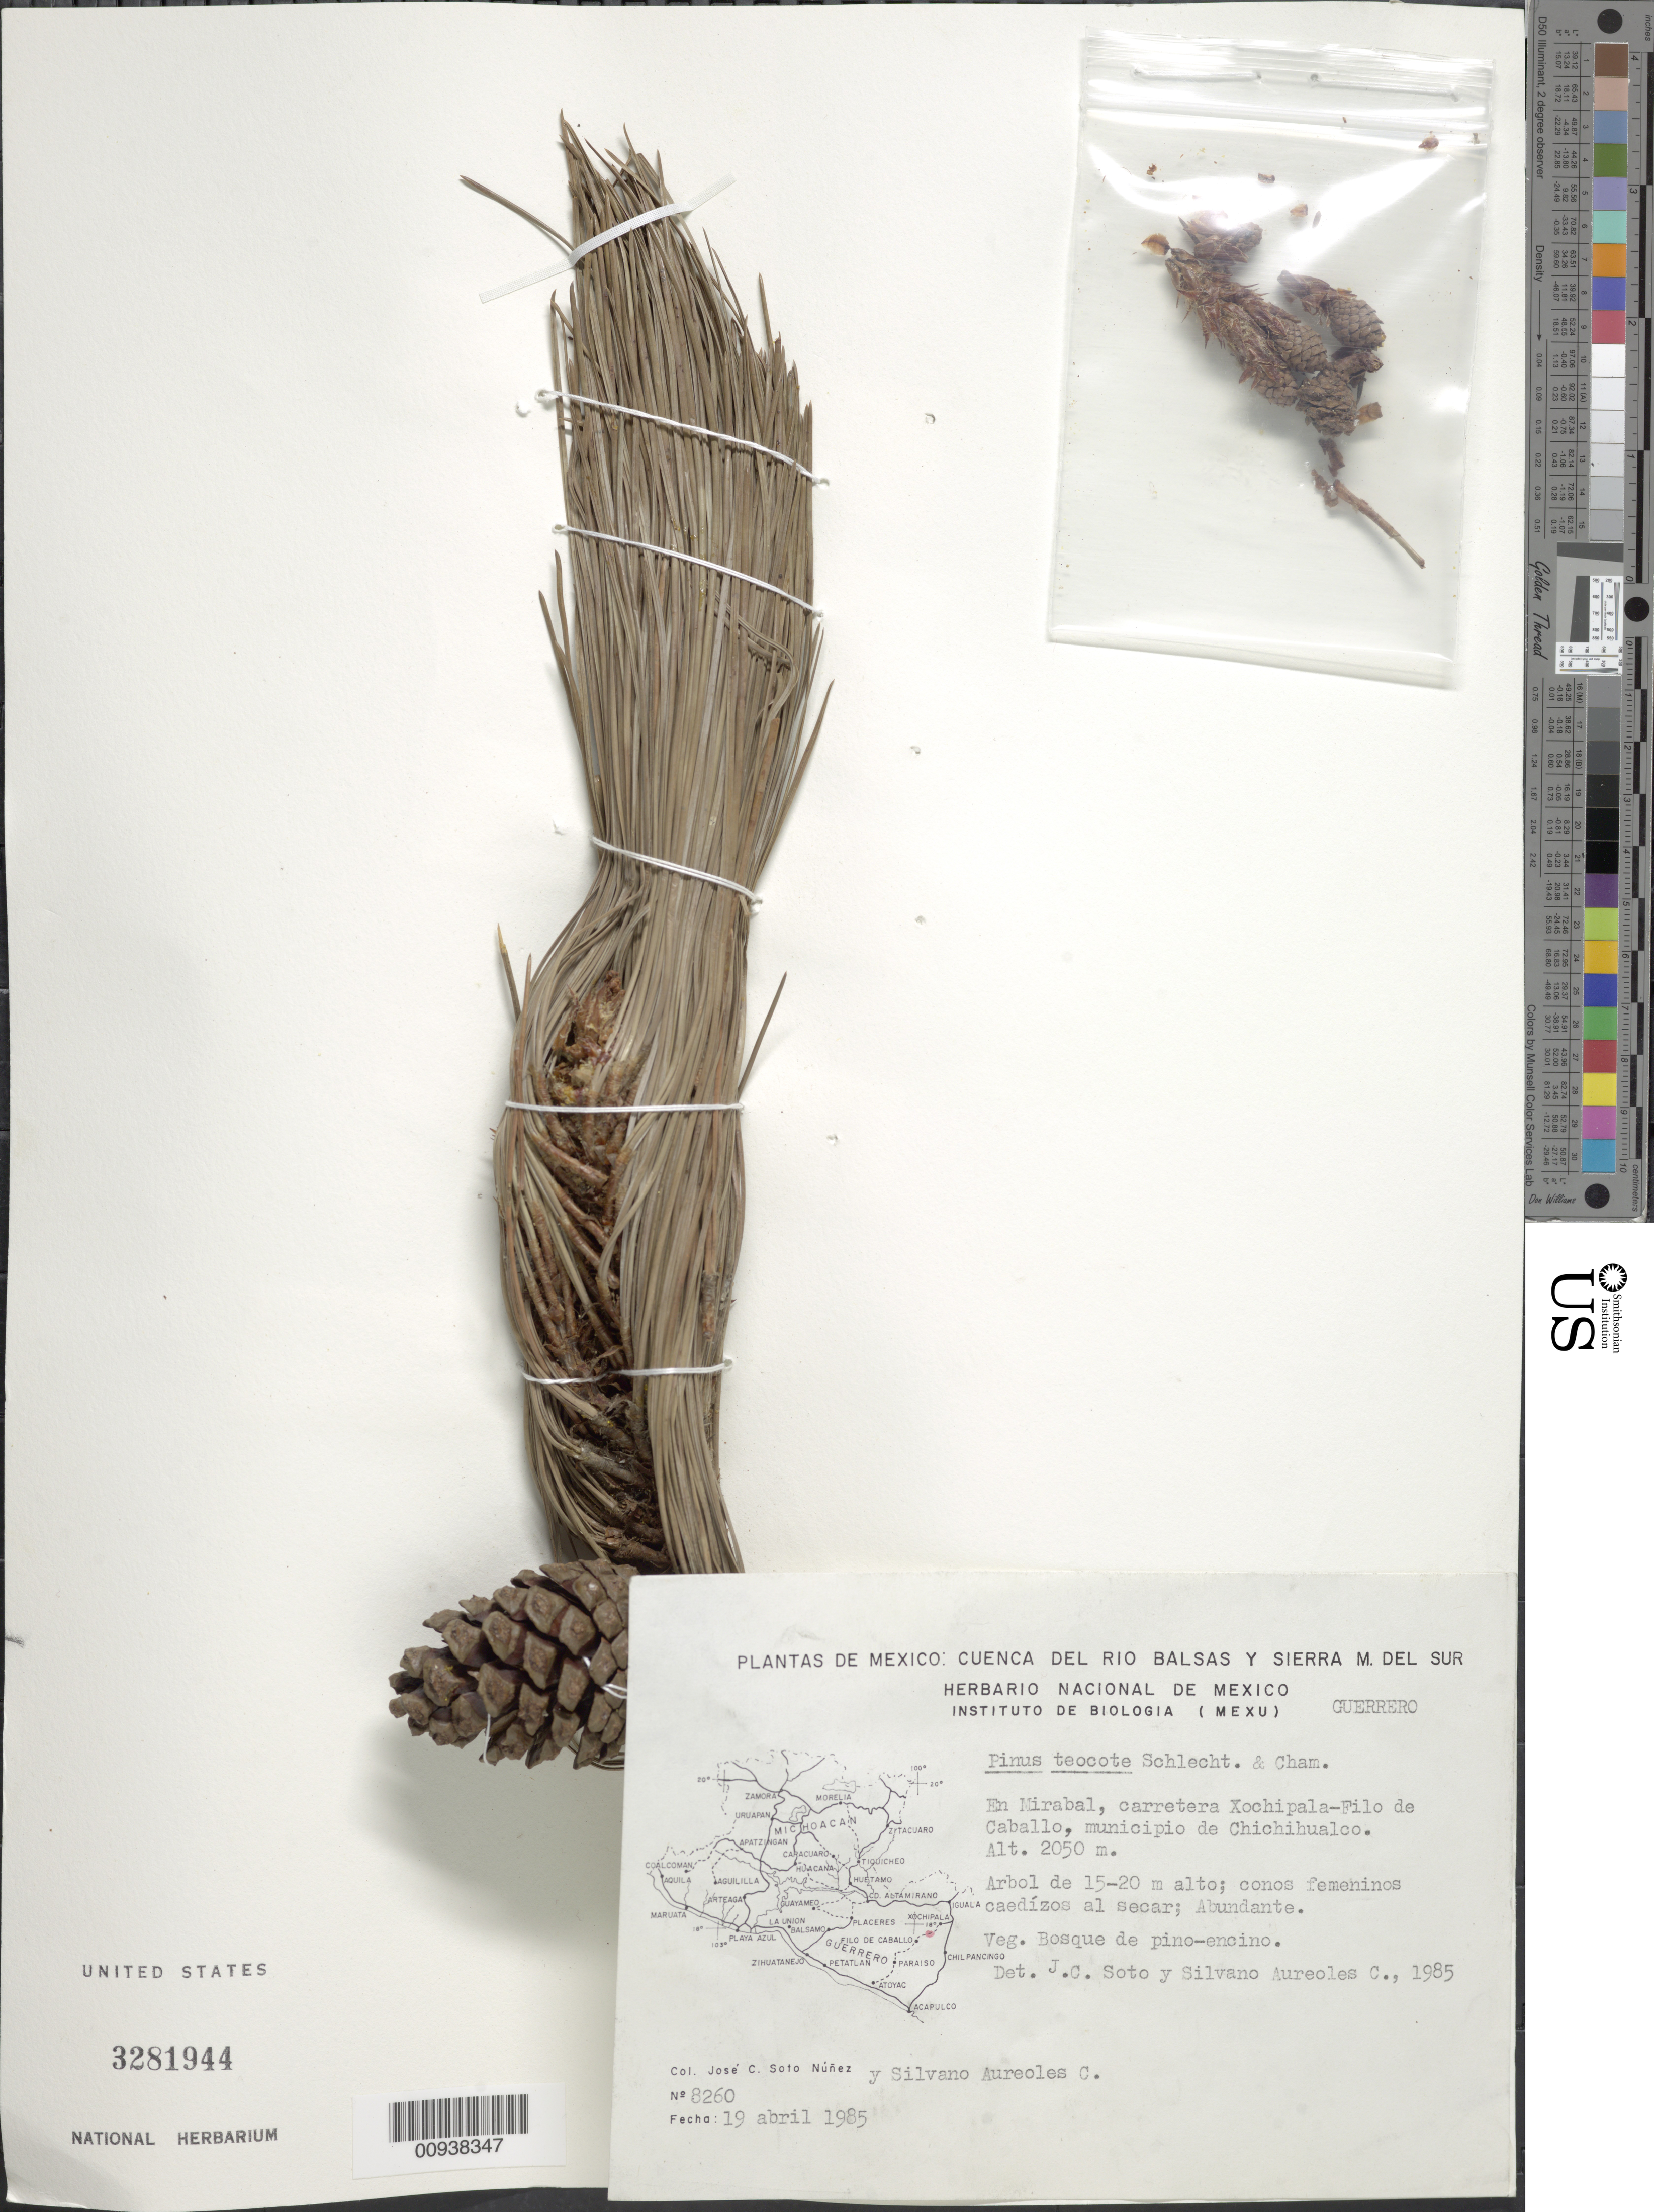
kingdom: Plantae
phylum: Tracheophyta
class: Pinopsida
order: Pinales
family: Pinaceae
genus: Pinus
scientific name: Pinus teocote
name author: Schltdl. & Cham.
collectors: J. C. Soto Núñez & Aureoles C., S.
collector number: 8260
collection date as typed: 19 Apr 1985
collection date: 1985-04-19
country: Mexico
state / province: Guerrero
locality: En Mirabal, carretera Xochipala-Filo de Caballo. Municipio de Chichihualco.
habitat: Bosque de pino-encino.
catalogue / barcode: US 3281944